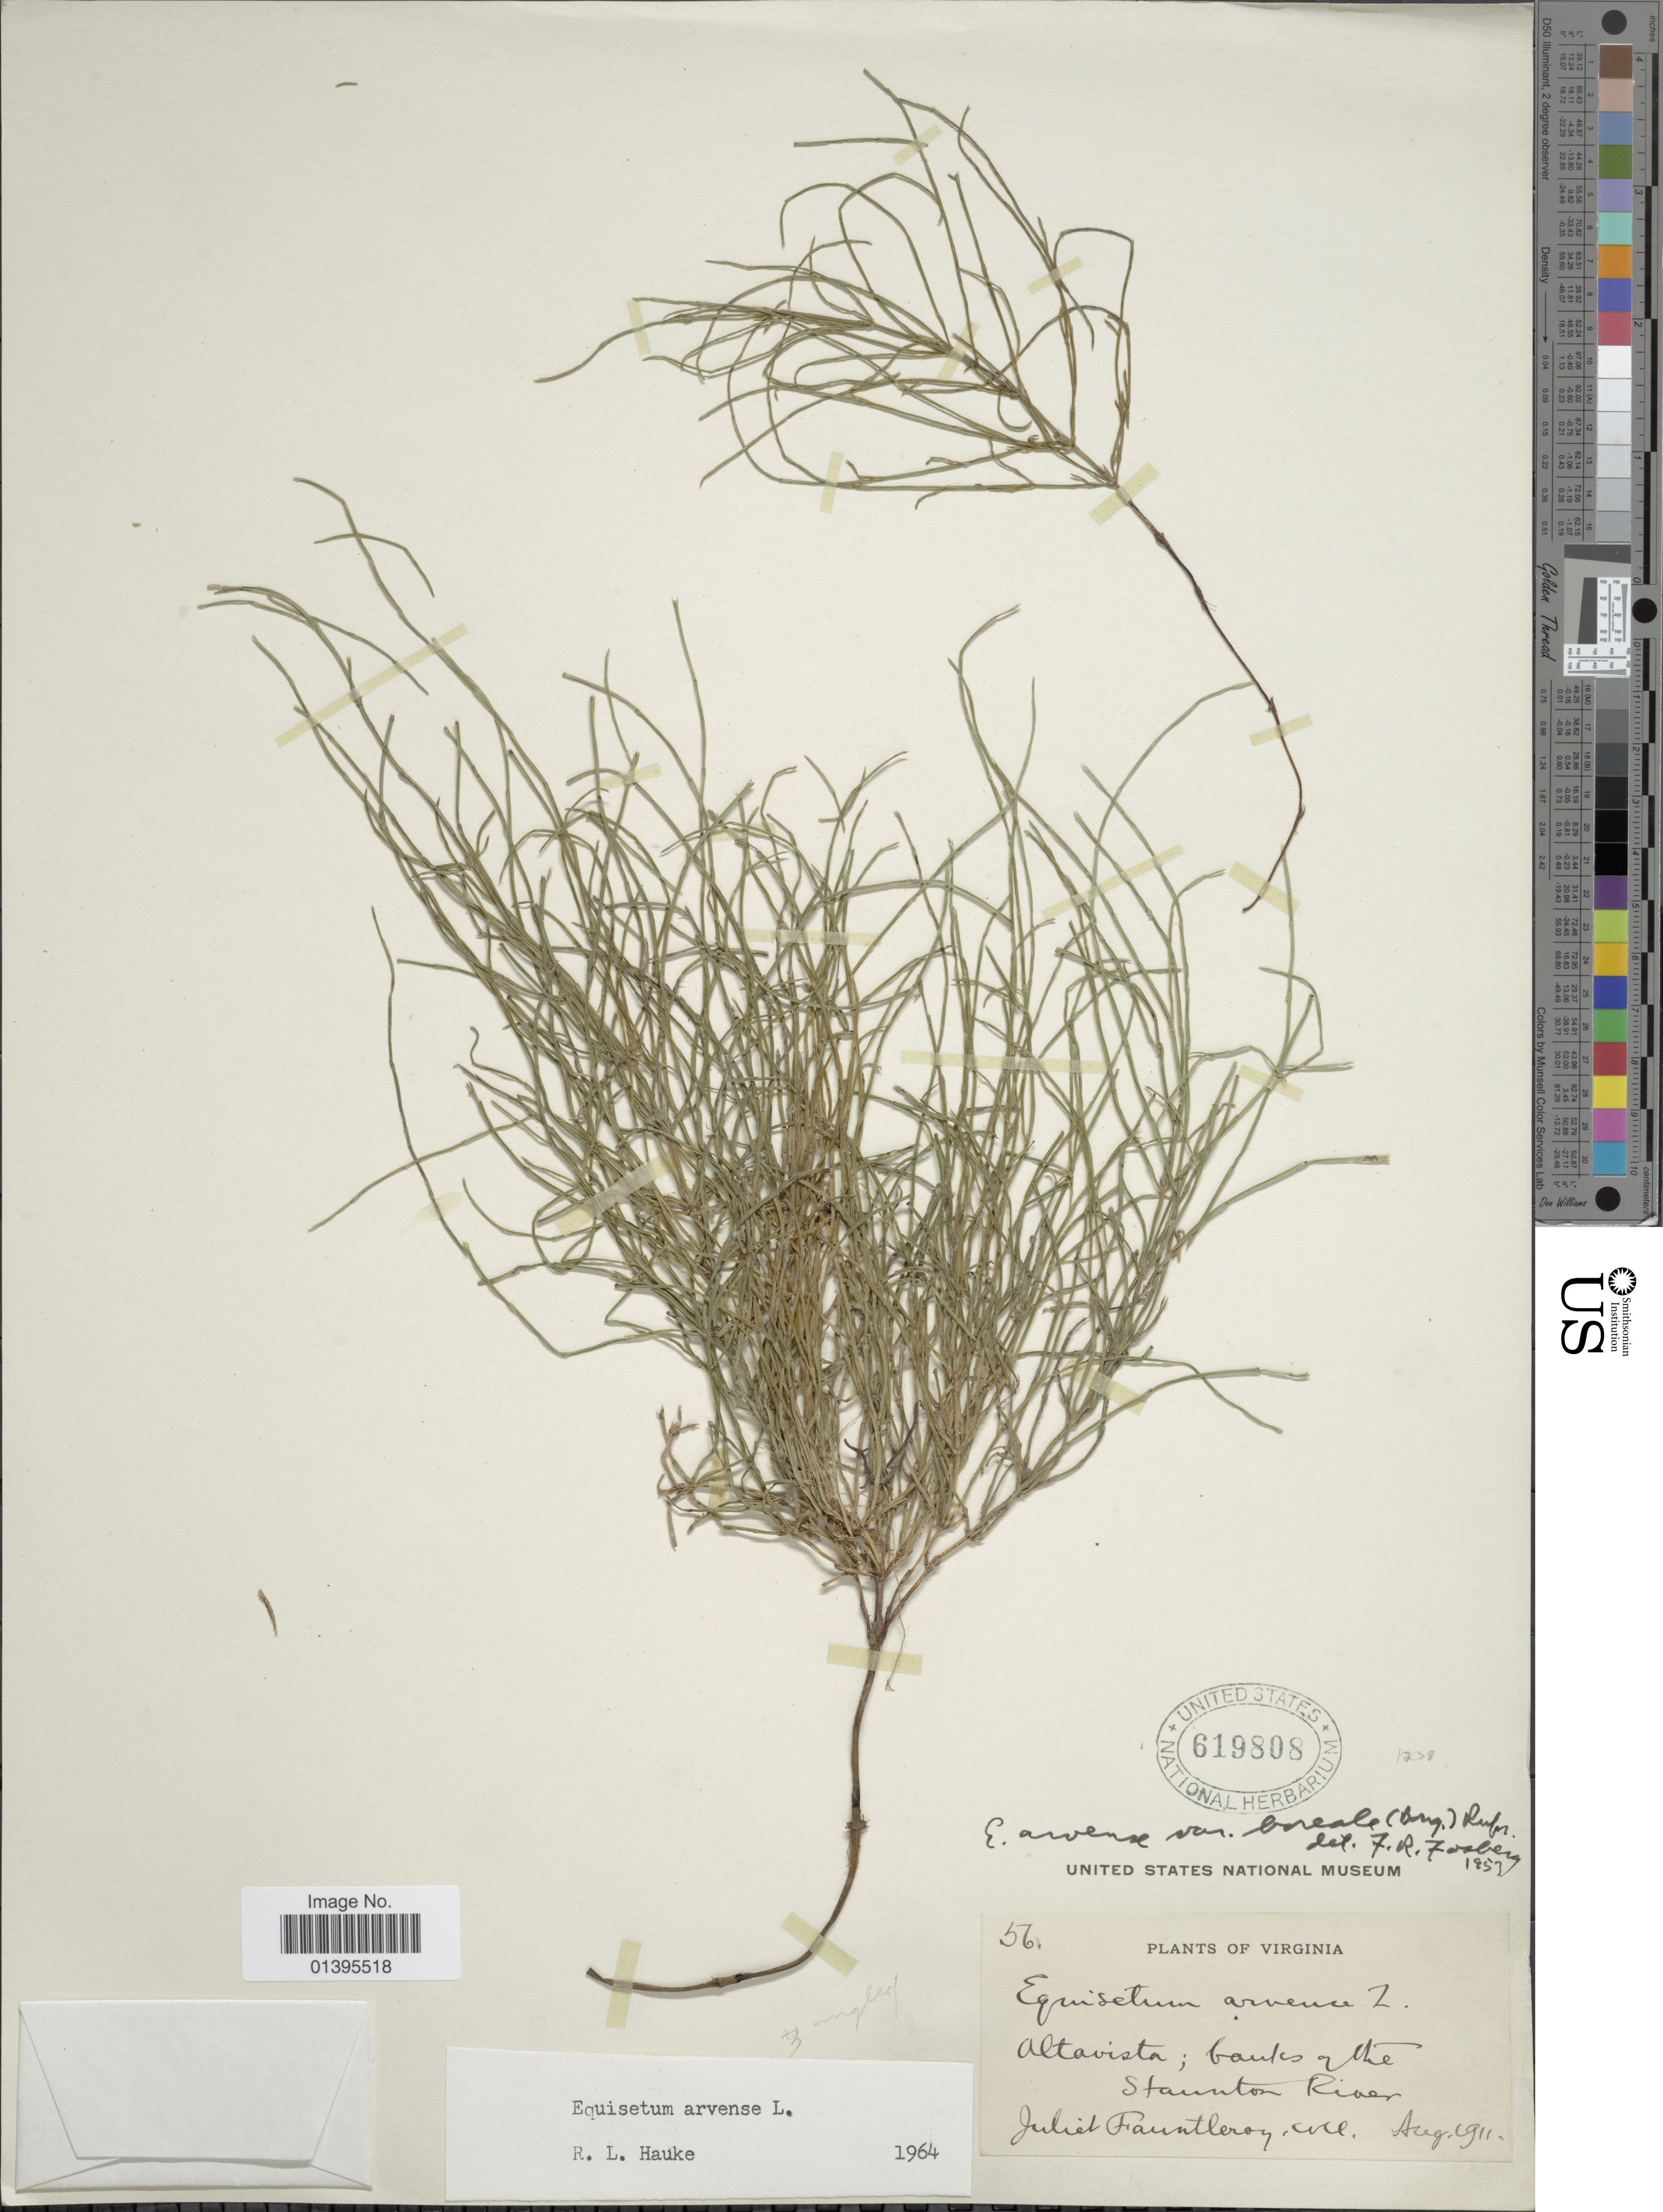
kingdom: Plantae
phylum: Tracheophyta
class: Polypodiopsida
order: Equisetales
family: Equisetaceae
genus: Equisetum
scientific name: Equisetum arvense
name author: L.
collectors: J. Fauntleroy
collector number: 56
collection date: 1911-08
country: United States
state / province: Virginia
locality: Atlavista; banks of the Staunton River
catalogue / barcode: US 619808